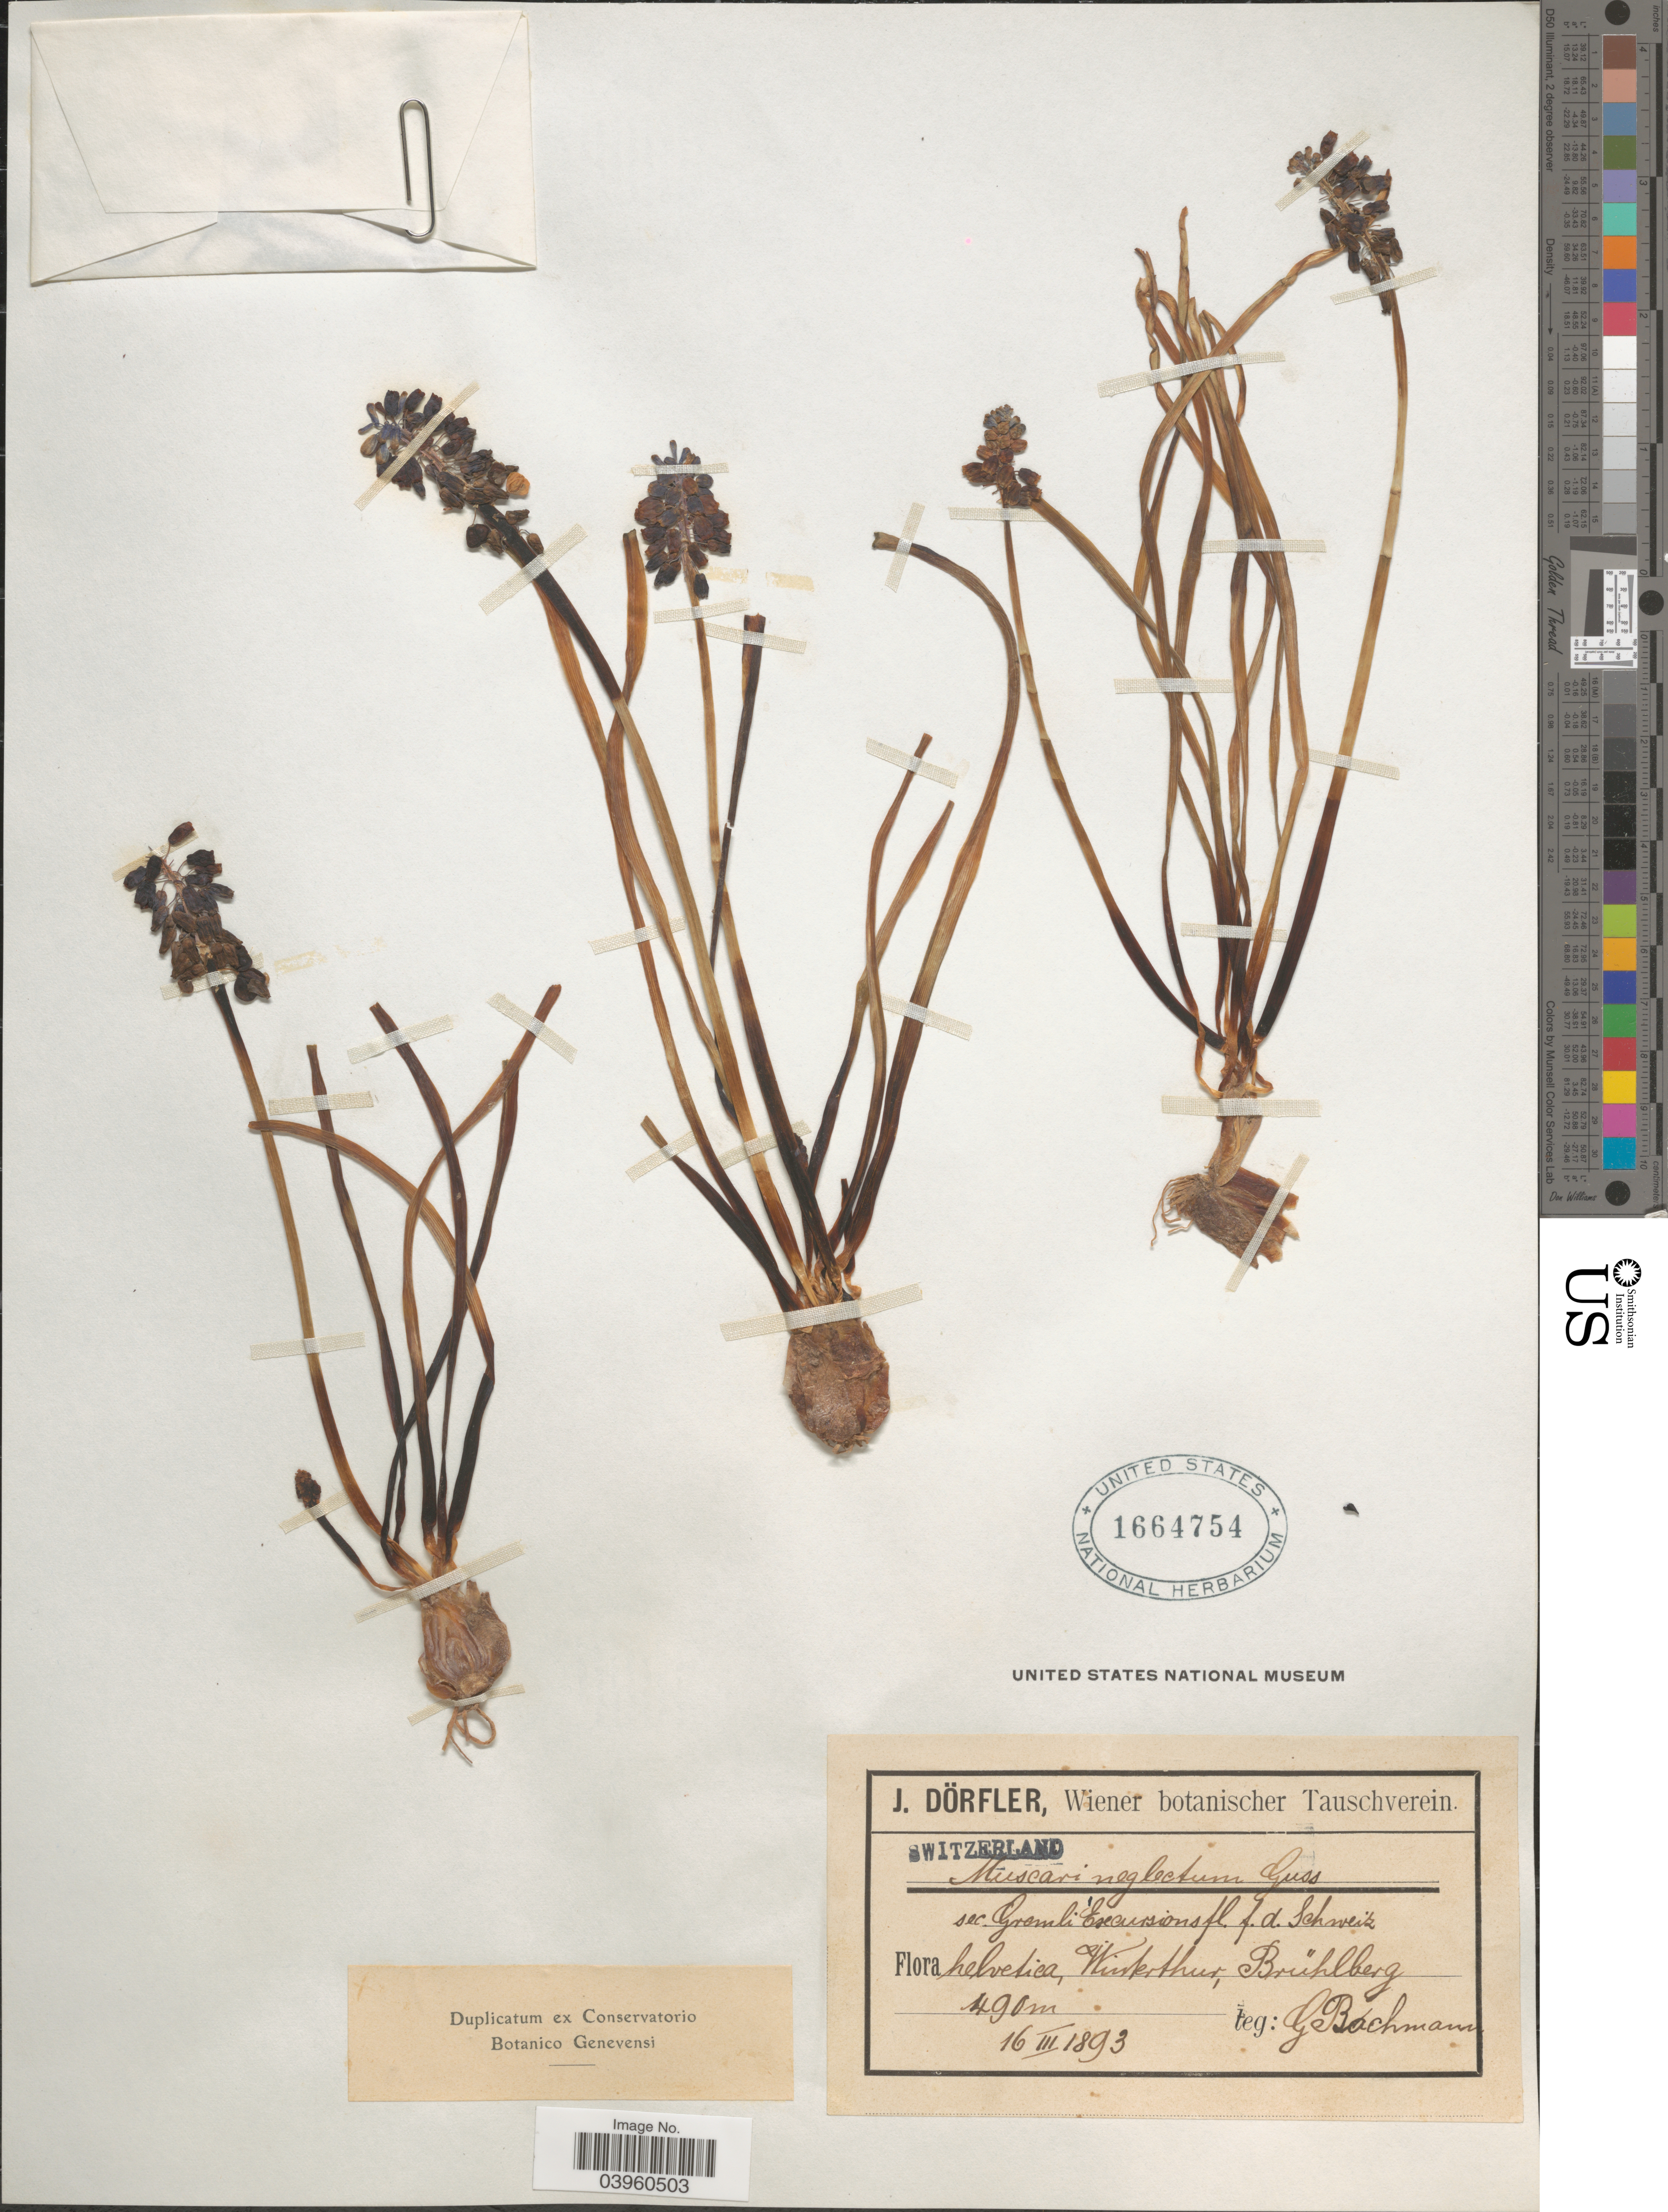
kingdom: Plantae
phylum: Tracheophyta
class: Liliopsida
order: Asparagales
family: Asparagaceae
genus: Muscari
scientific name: Muscari neglectum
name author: Gussone ex Ten.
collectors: G. Bachmann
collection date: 1893-03-16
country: Switzerland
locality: Helvetica, Winterthur, Brühlberg.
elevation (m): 490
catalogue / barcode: US 1664754